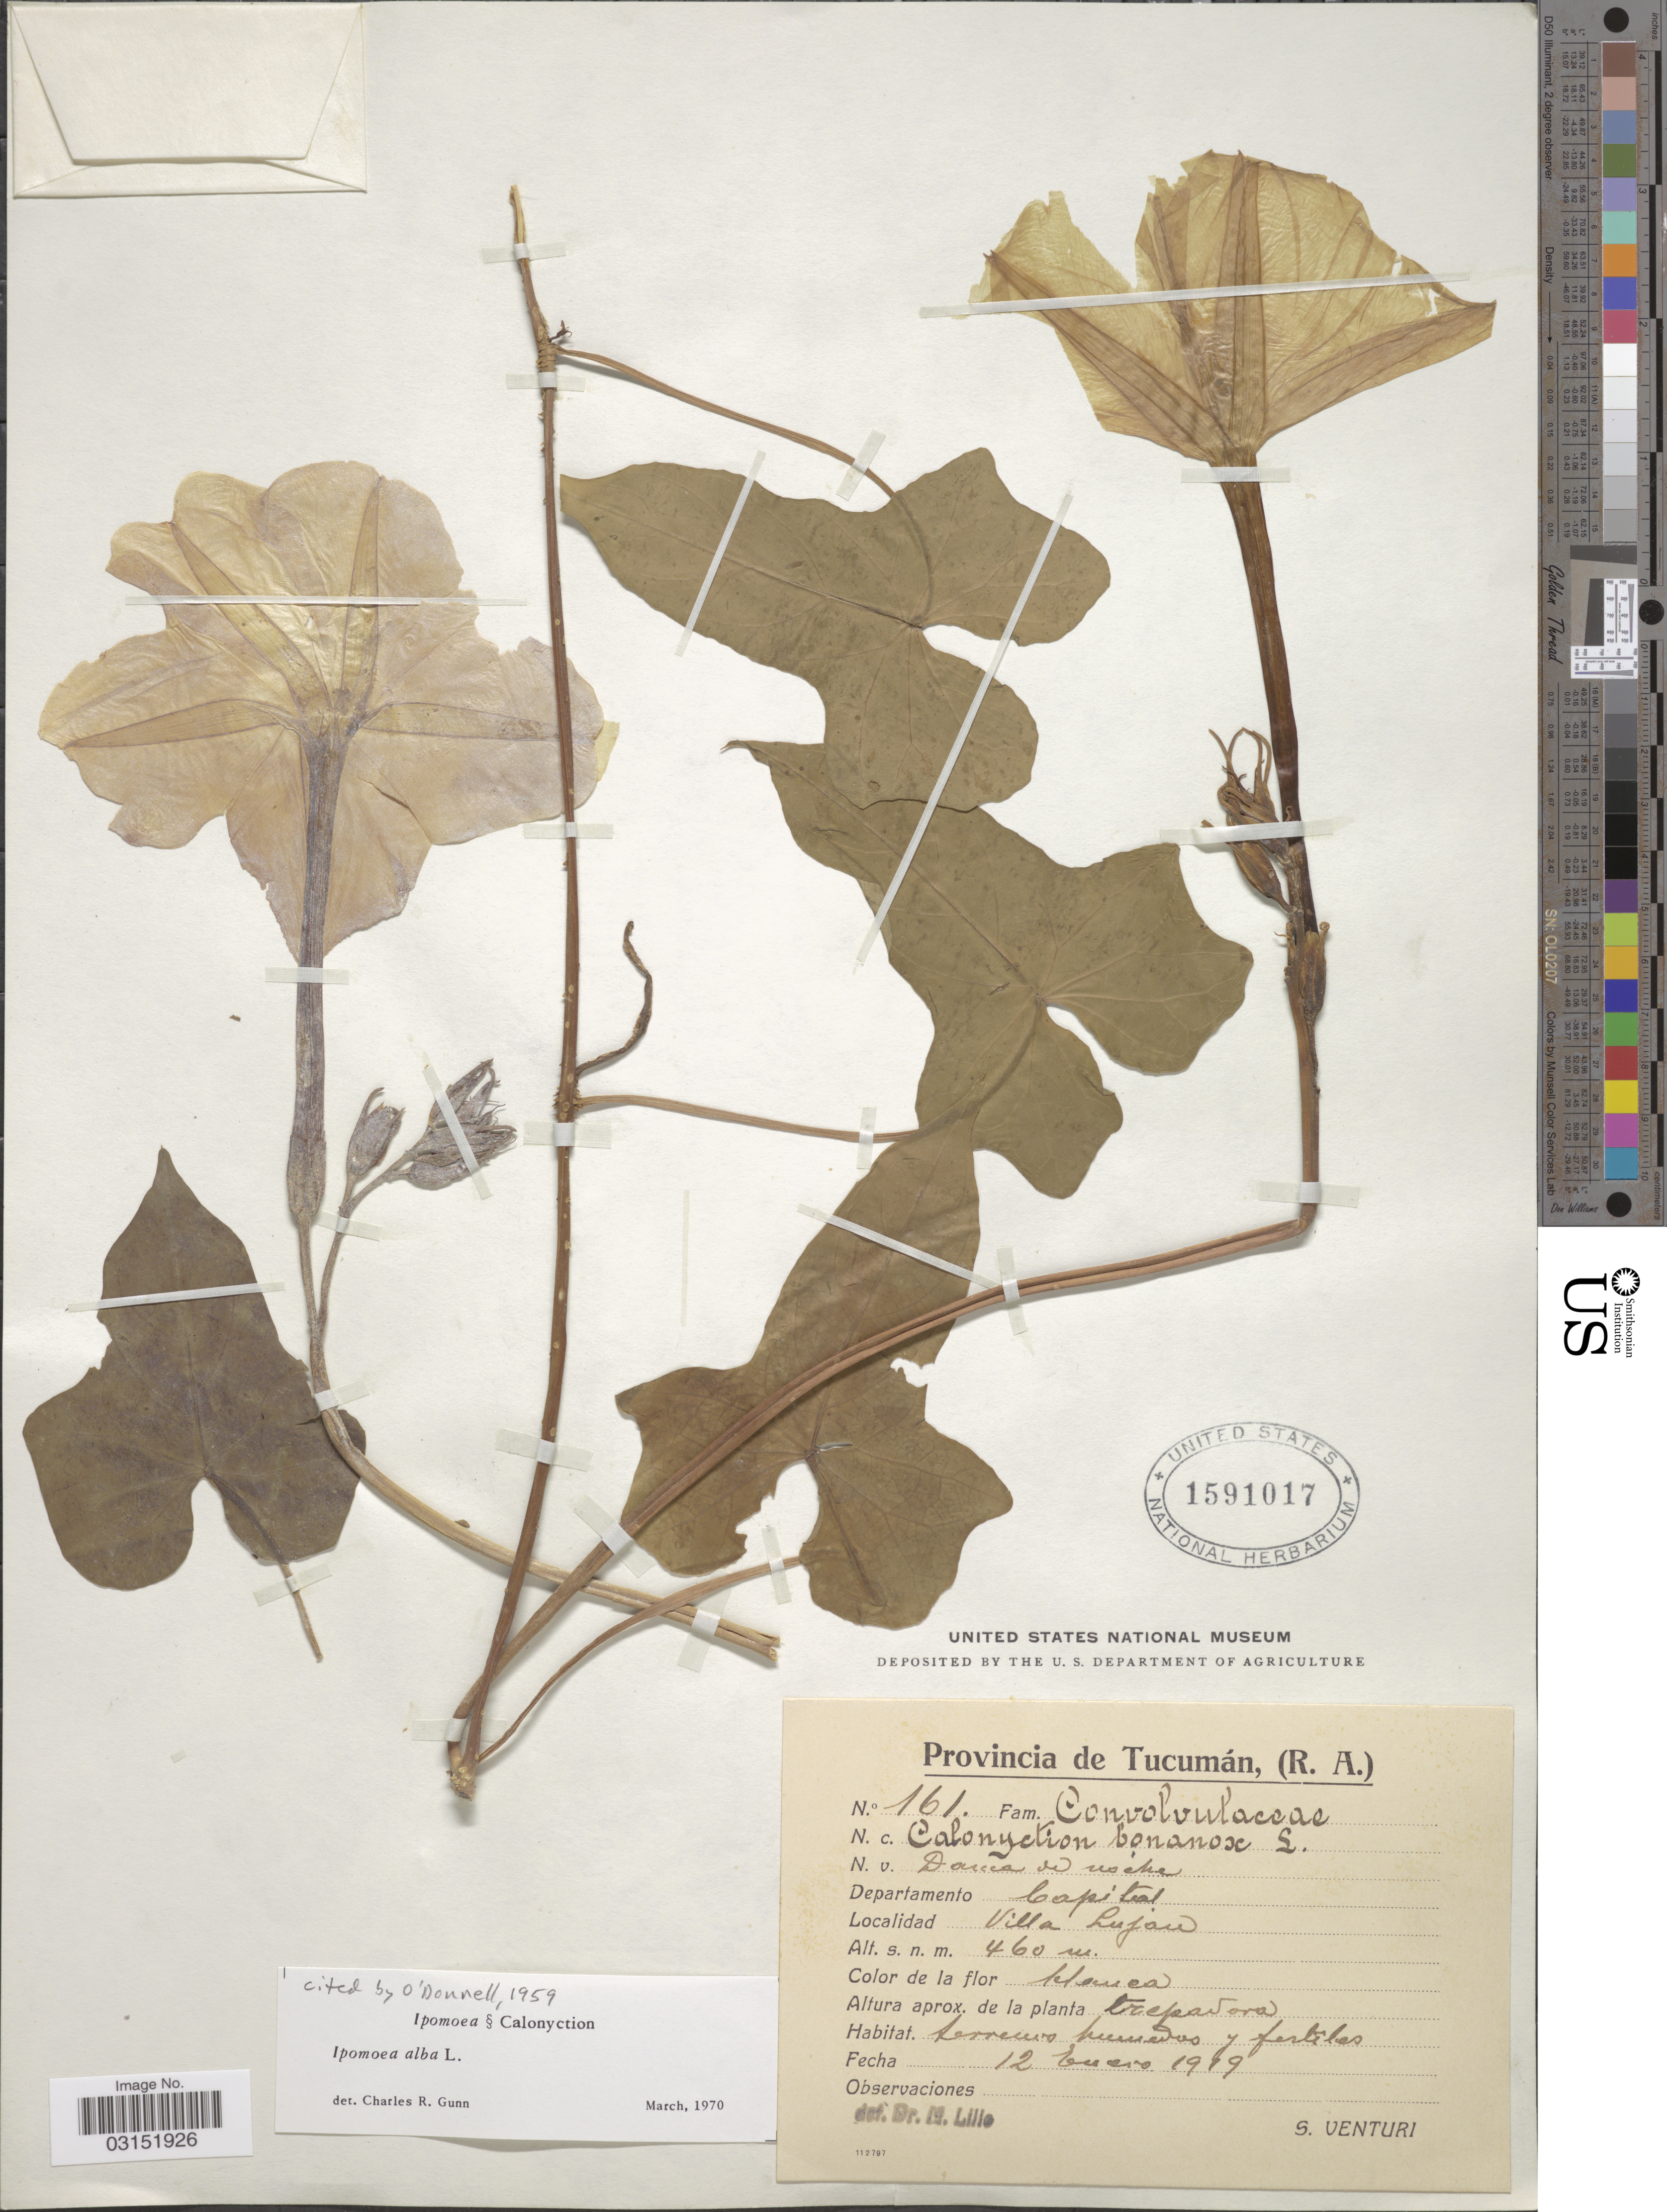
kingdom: Plantae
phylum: Tracheophyta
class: Magnoliopsida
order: Solanales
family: Convolvulaceae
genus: Ipomoea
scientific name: Ipomoea alba L.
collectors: S. Venturi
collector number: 161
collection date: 1919-01-12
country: Argentina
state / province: Tucuman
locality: Provincia de Tucumán, (R.A.) Departamento Capital, Villa Lujan.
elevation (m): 460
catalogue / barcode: US 1591017